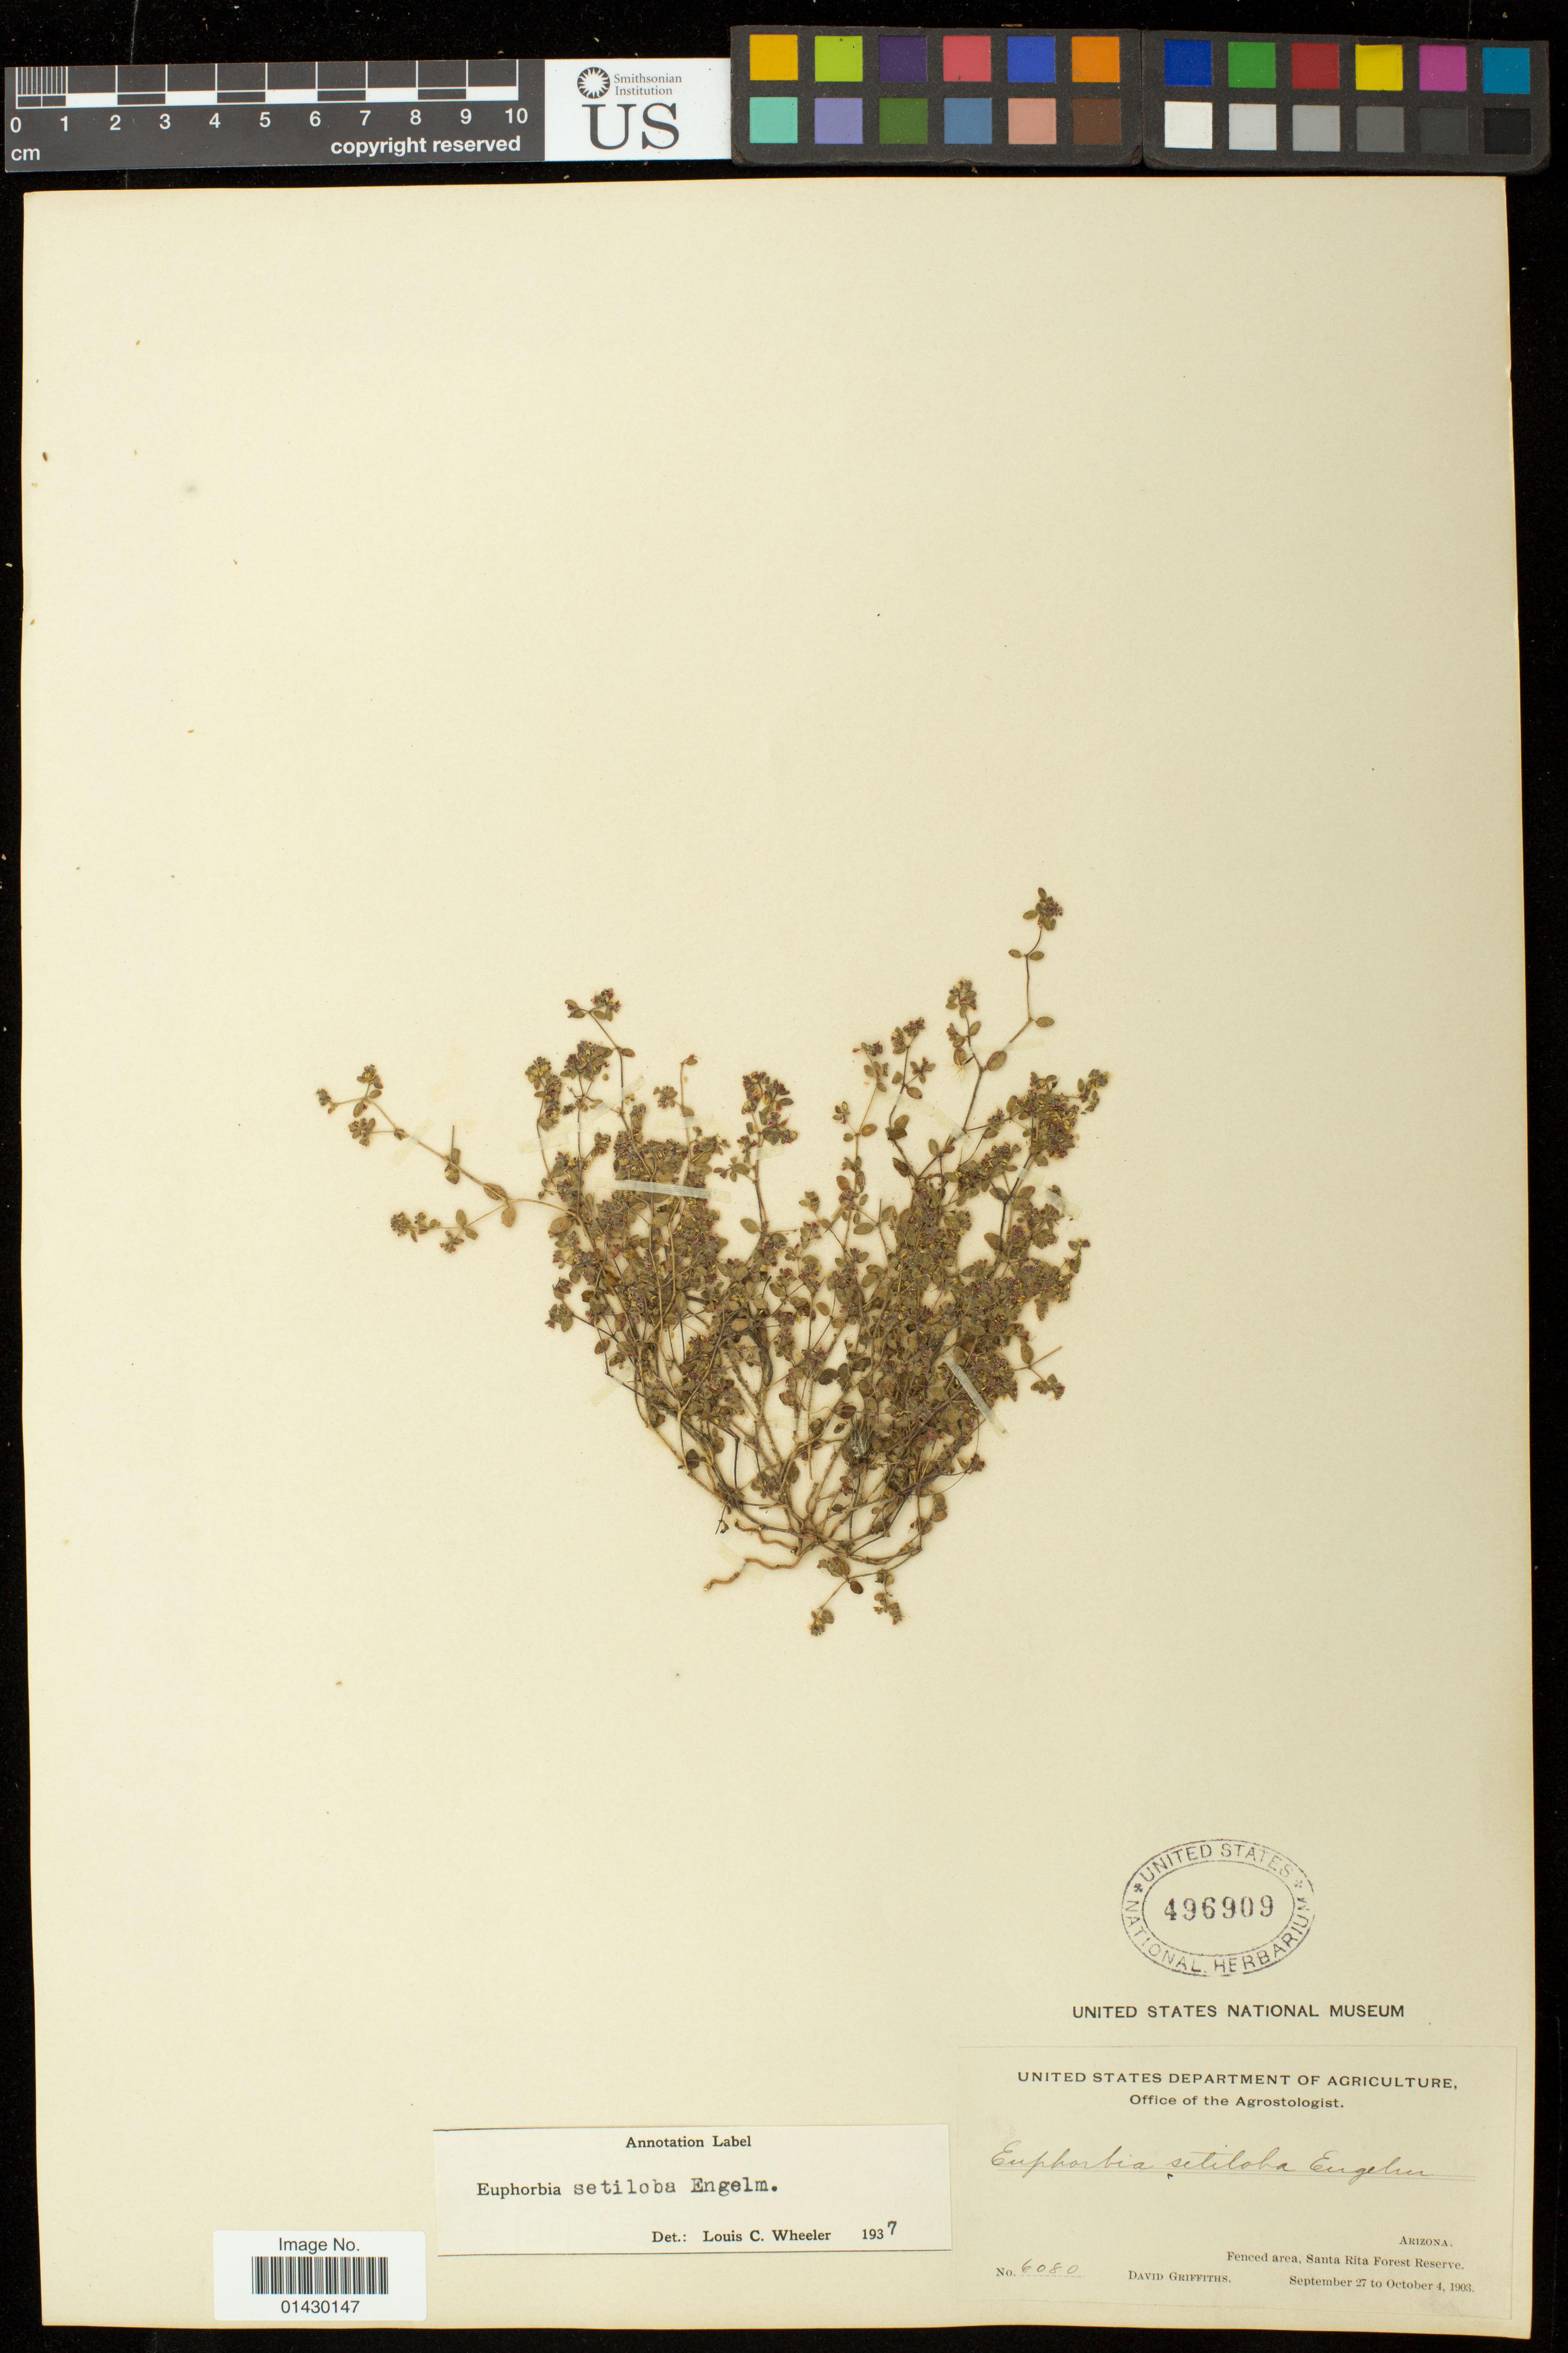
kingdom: Plantae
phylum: Tracheophyta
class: Magnoliopsida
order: Malpighiales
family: Euphorbiaceae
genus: Euphorbia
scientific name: Euphorbia setiloba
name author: Engelm.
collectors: D. Griffiths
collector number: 6080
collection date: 1903-09-27/1903-10-04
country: United States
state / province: Arizona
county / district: Cochise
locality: Santa Rita Forest Reserve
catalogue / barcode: US 496909